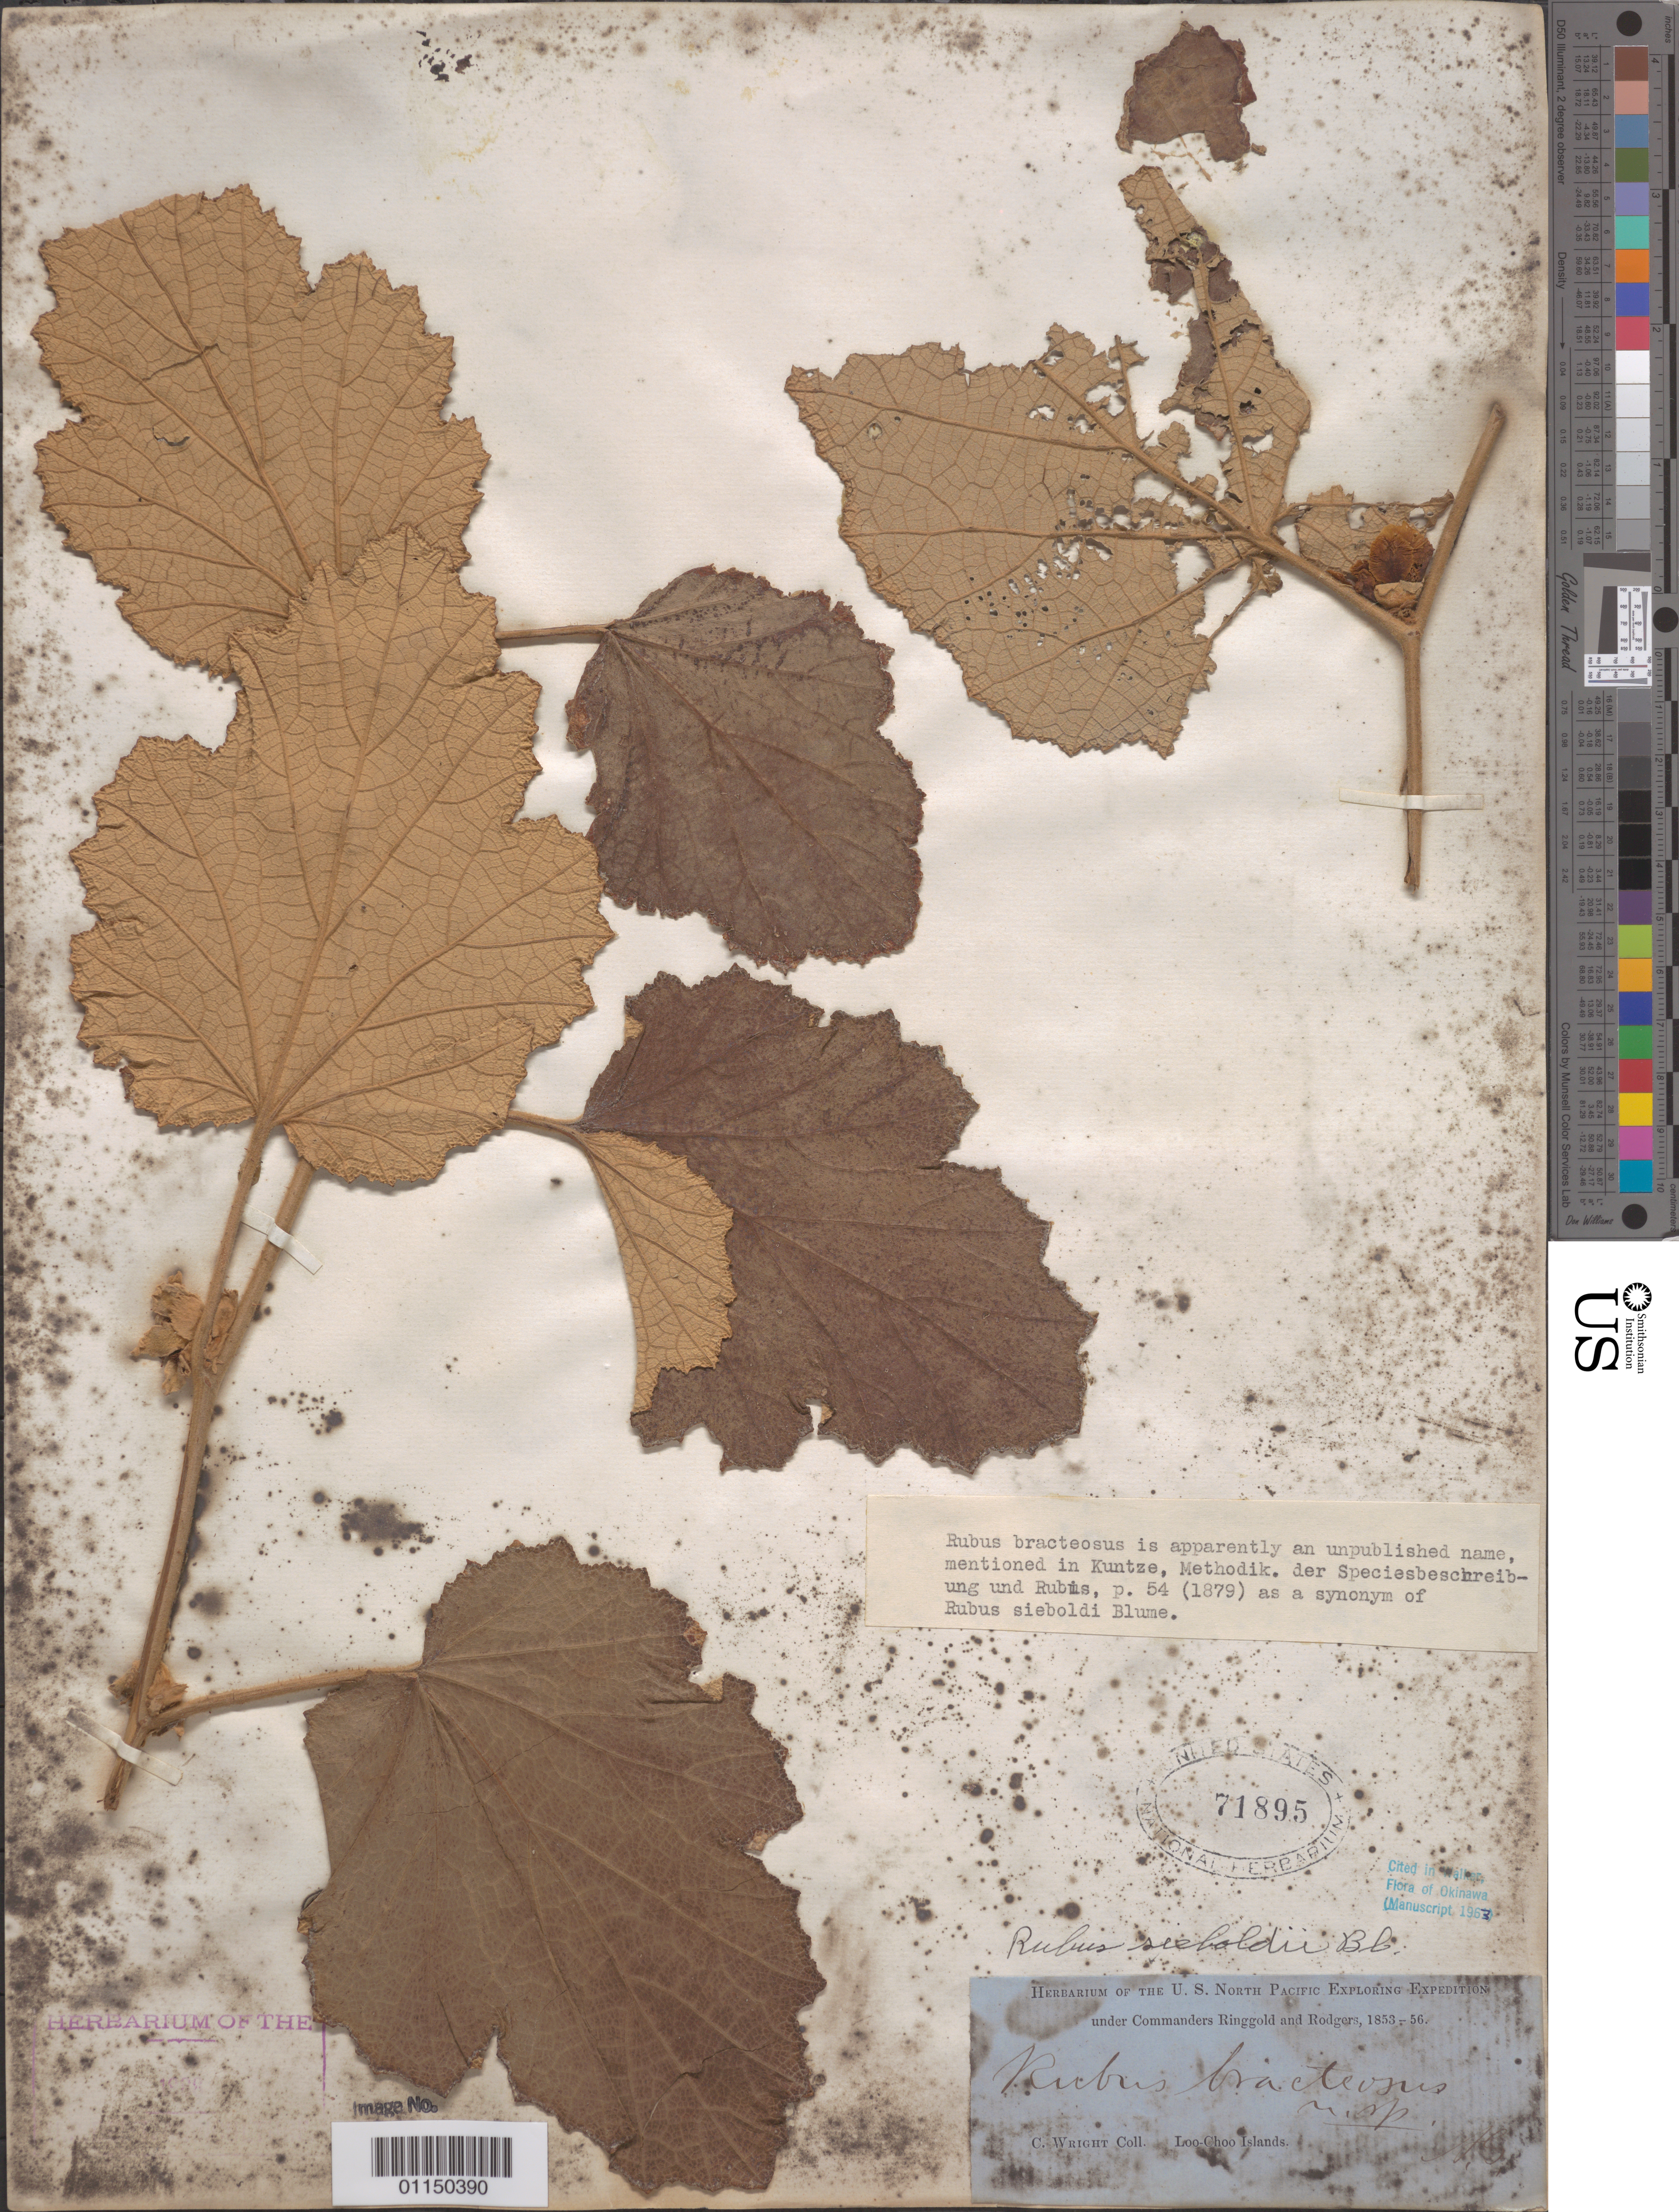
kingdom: Plantae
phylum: Tracheophyta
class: Magnoliopsida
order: Rosales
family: Rosaceae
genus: Rubus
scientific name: Rubus sieboldii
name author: Blume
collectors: C. Wright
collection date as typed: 1853 to -- --- 1856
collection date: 1853/1856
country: Japan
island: Ryukyu Islands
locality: Loo Choo Islands.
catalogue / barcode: US 71895